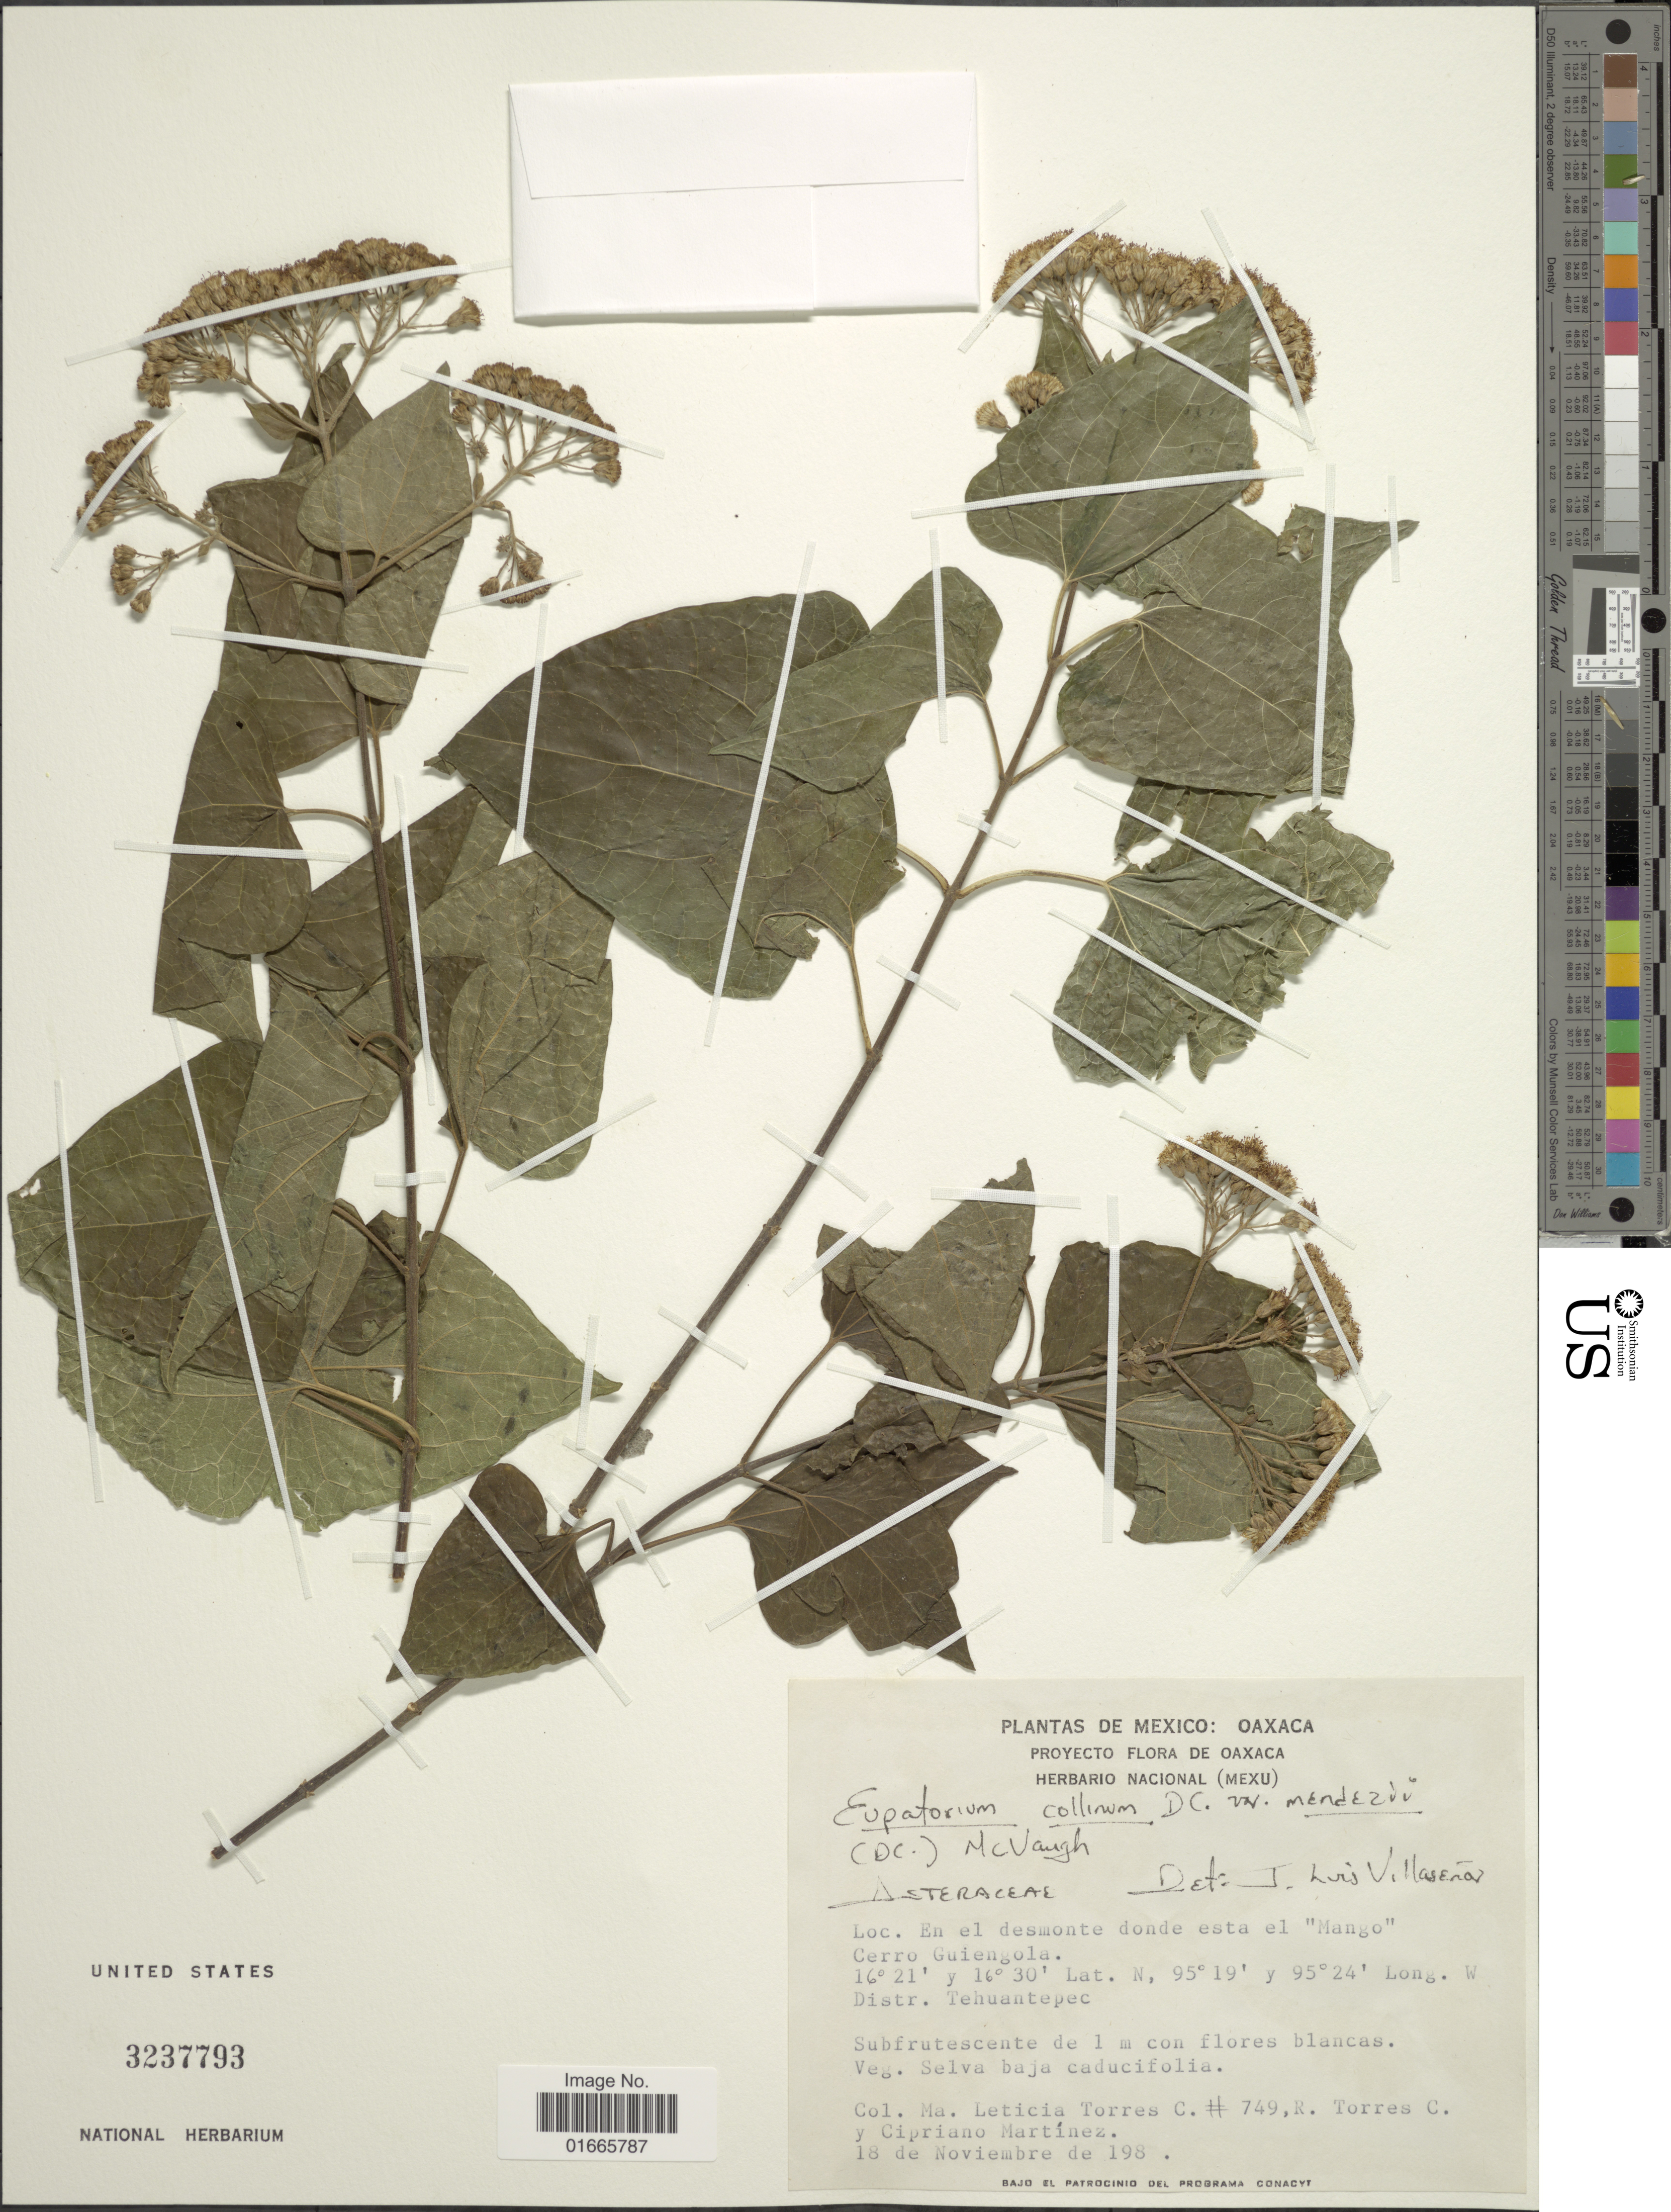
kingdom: Plantae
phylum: Tracheophyta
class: Magnoliopsida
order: Asterales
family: Asteraceae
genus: Chromolaena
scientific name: Chromolaena collina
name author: (DC.) R.M. King & H. Rob.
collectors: M. L. Torres Colin, R. Torres C. & C. Martínez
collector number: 749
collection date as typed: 198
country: Mexico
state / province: Oaxaca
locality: En el desmonte donde esta el "Mango" Cerro Guiengola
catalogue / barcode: US 3237793